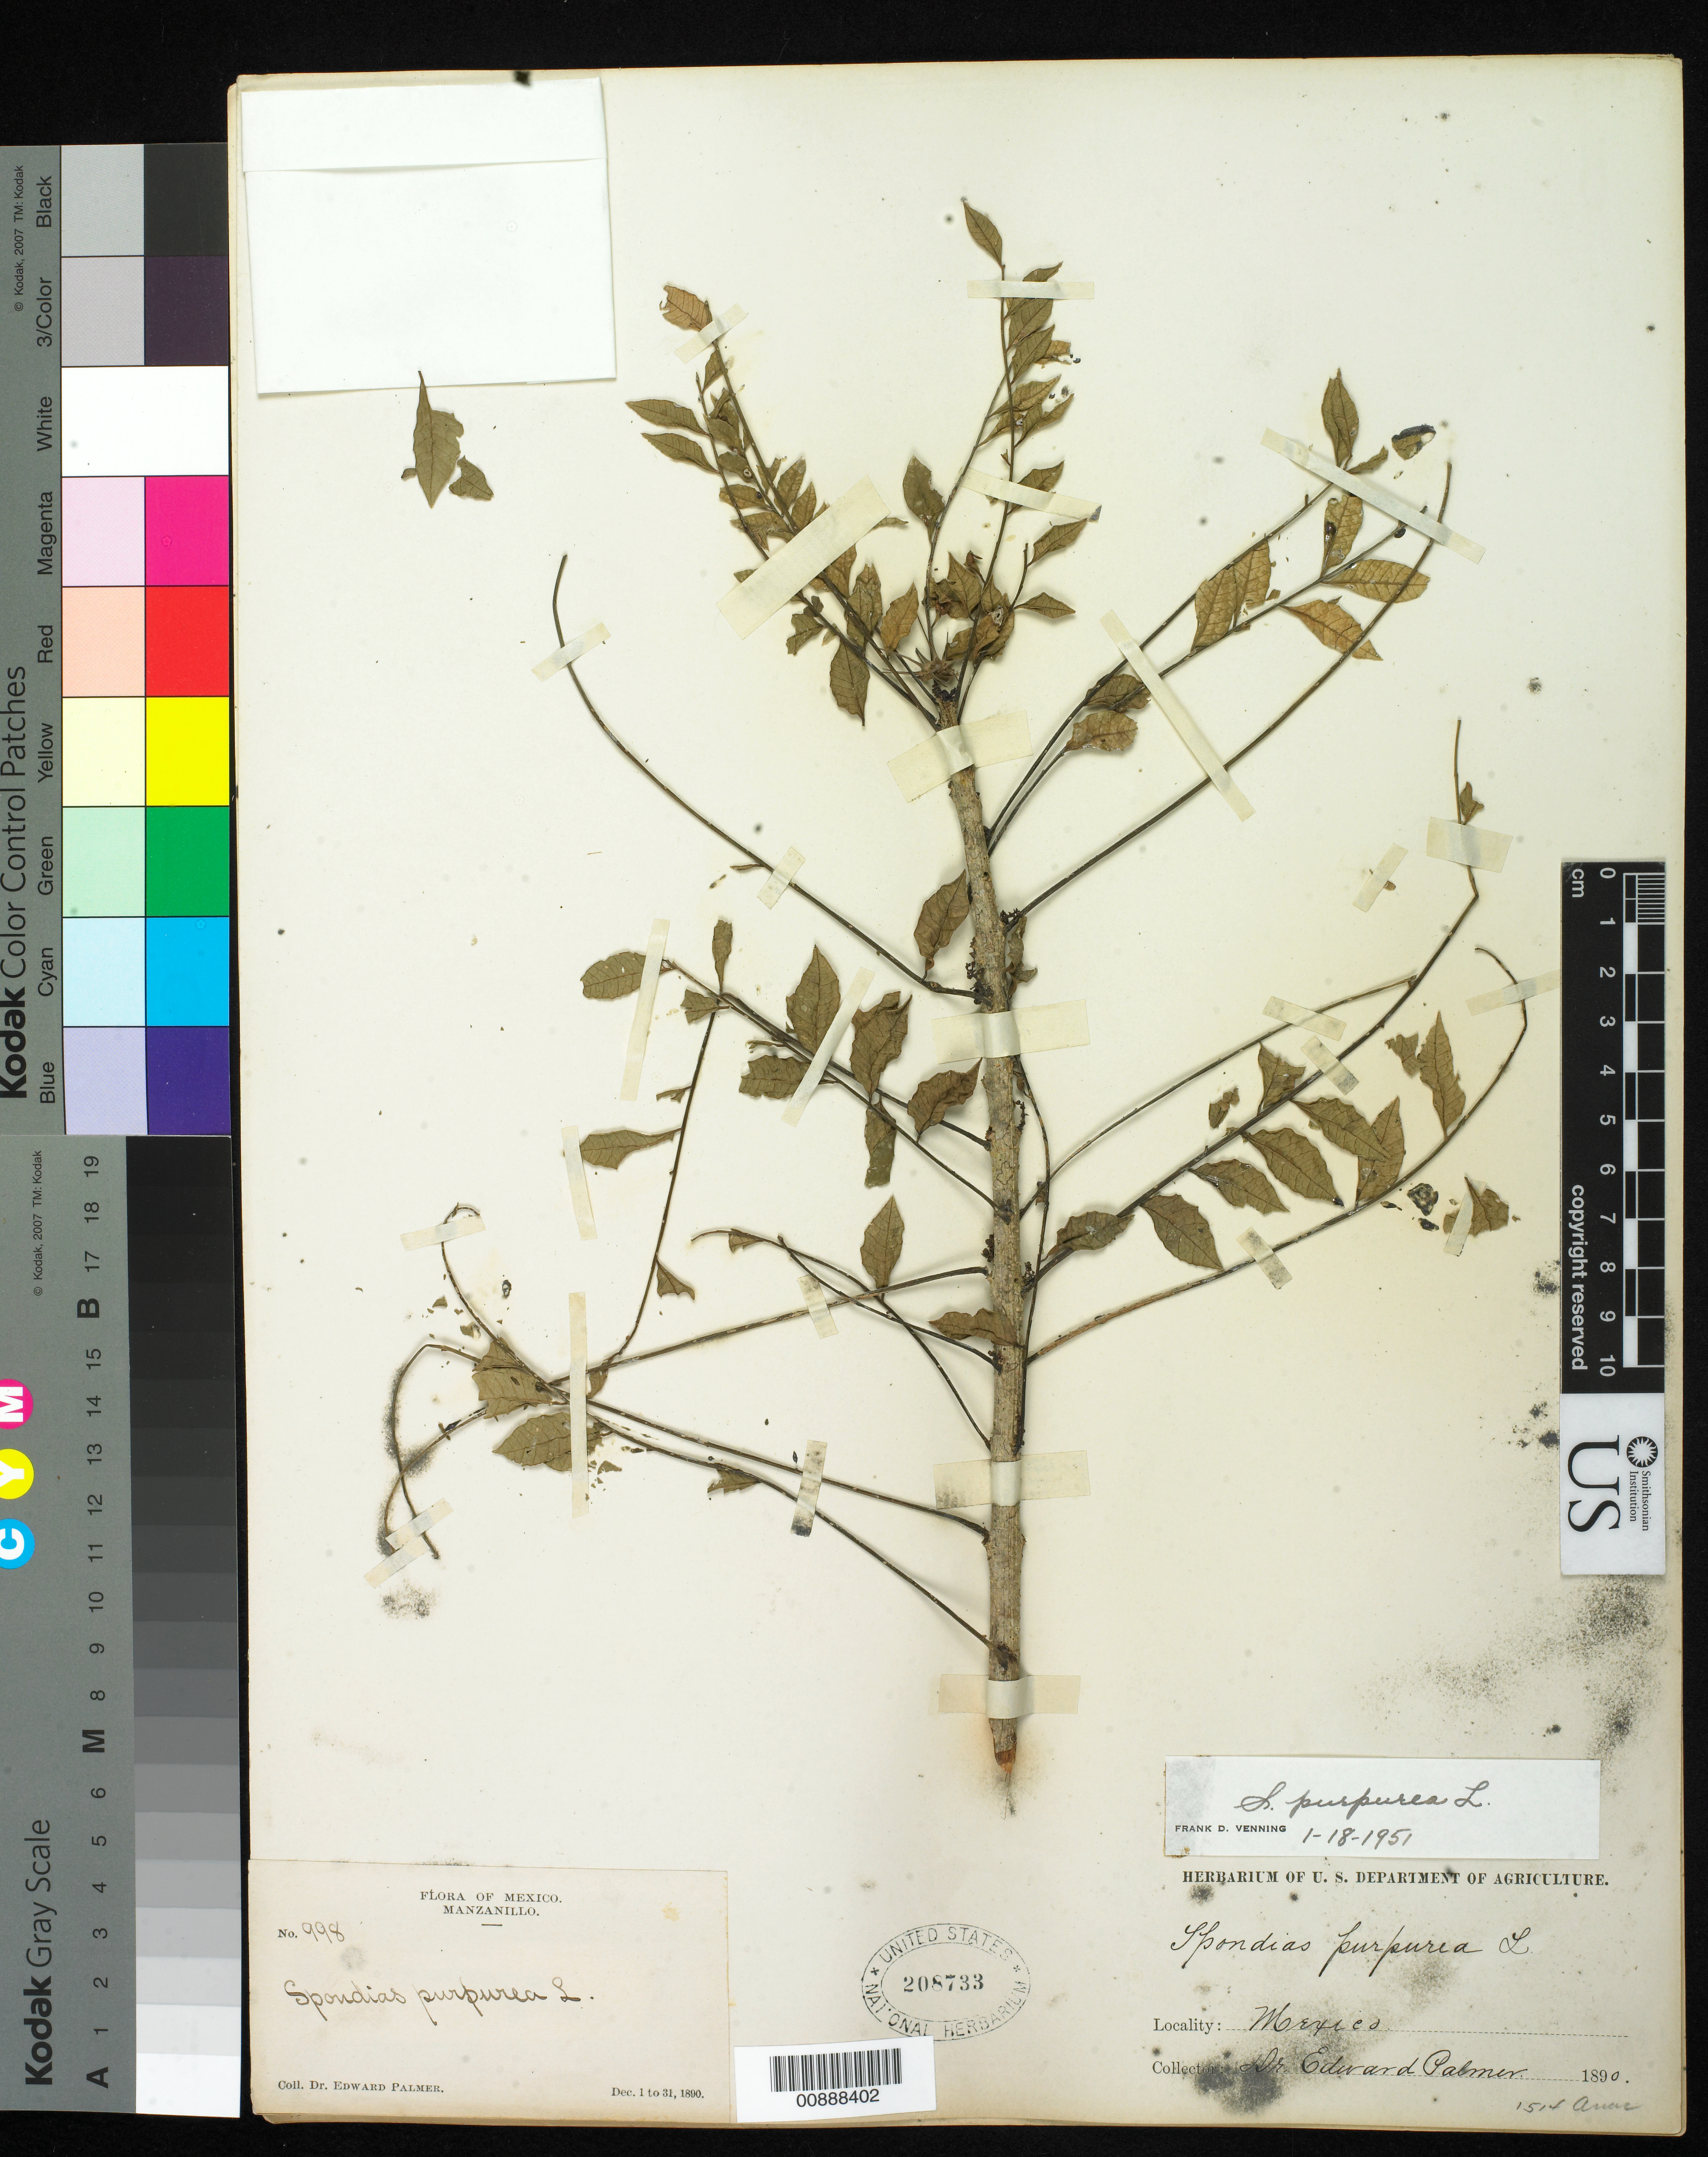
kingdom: Plantae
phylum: Tracheophyta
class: Magnoliopsida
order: Sapindales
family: Anacardiaceae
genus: Spondias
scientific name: Spondias purpurea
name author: L.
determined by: Mitchell, John D.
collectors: E. Palmer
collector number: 998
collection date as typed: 01 Dec 1890 to 31 Dec 1890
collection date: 1890-12-01/1890-12-31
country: Mexico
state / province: Colima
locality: Manzanillo, Colima.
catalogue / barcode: US 208733